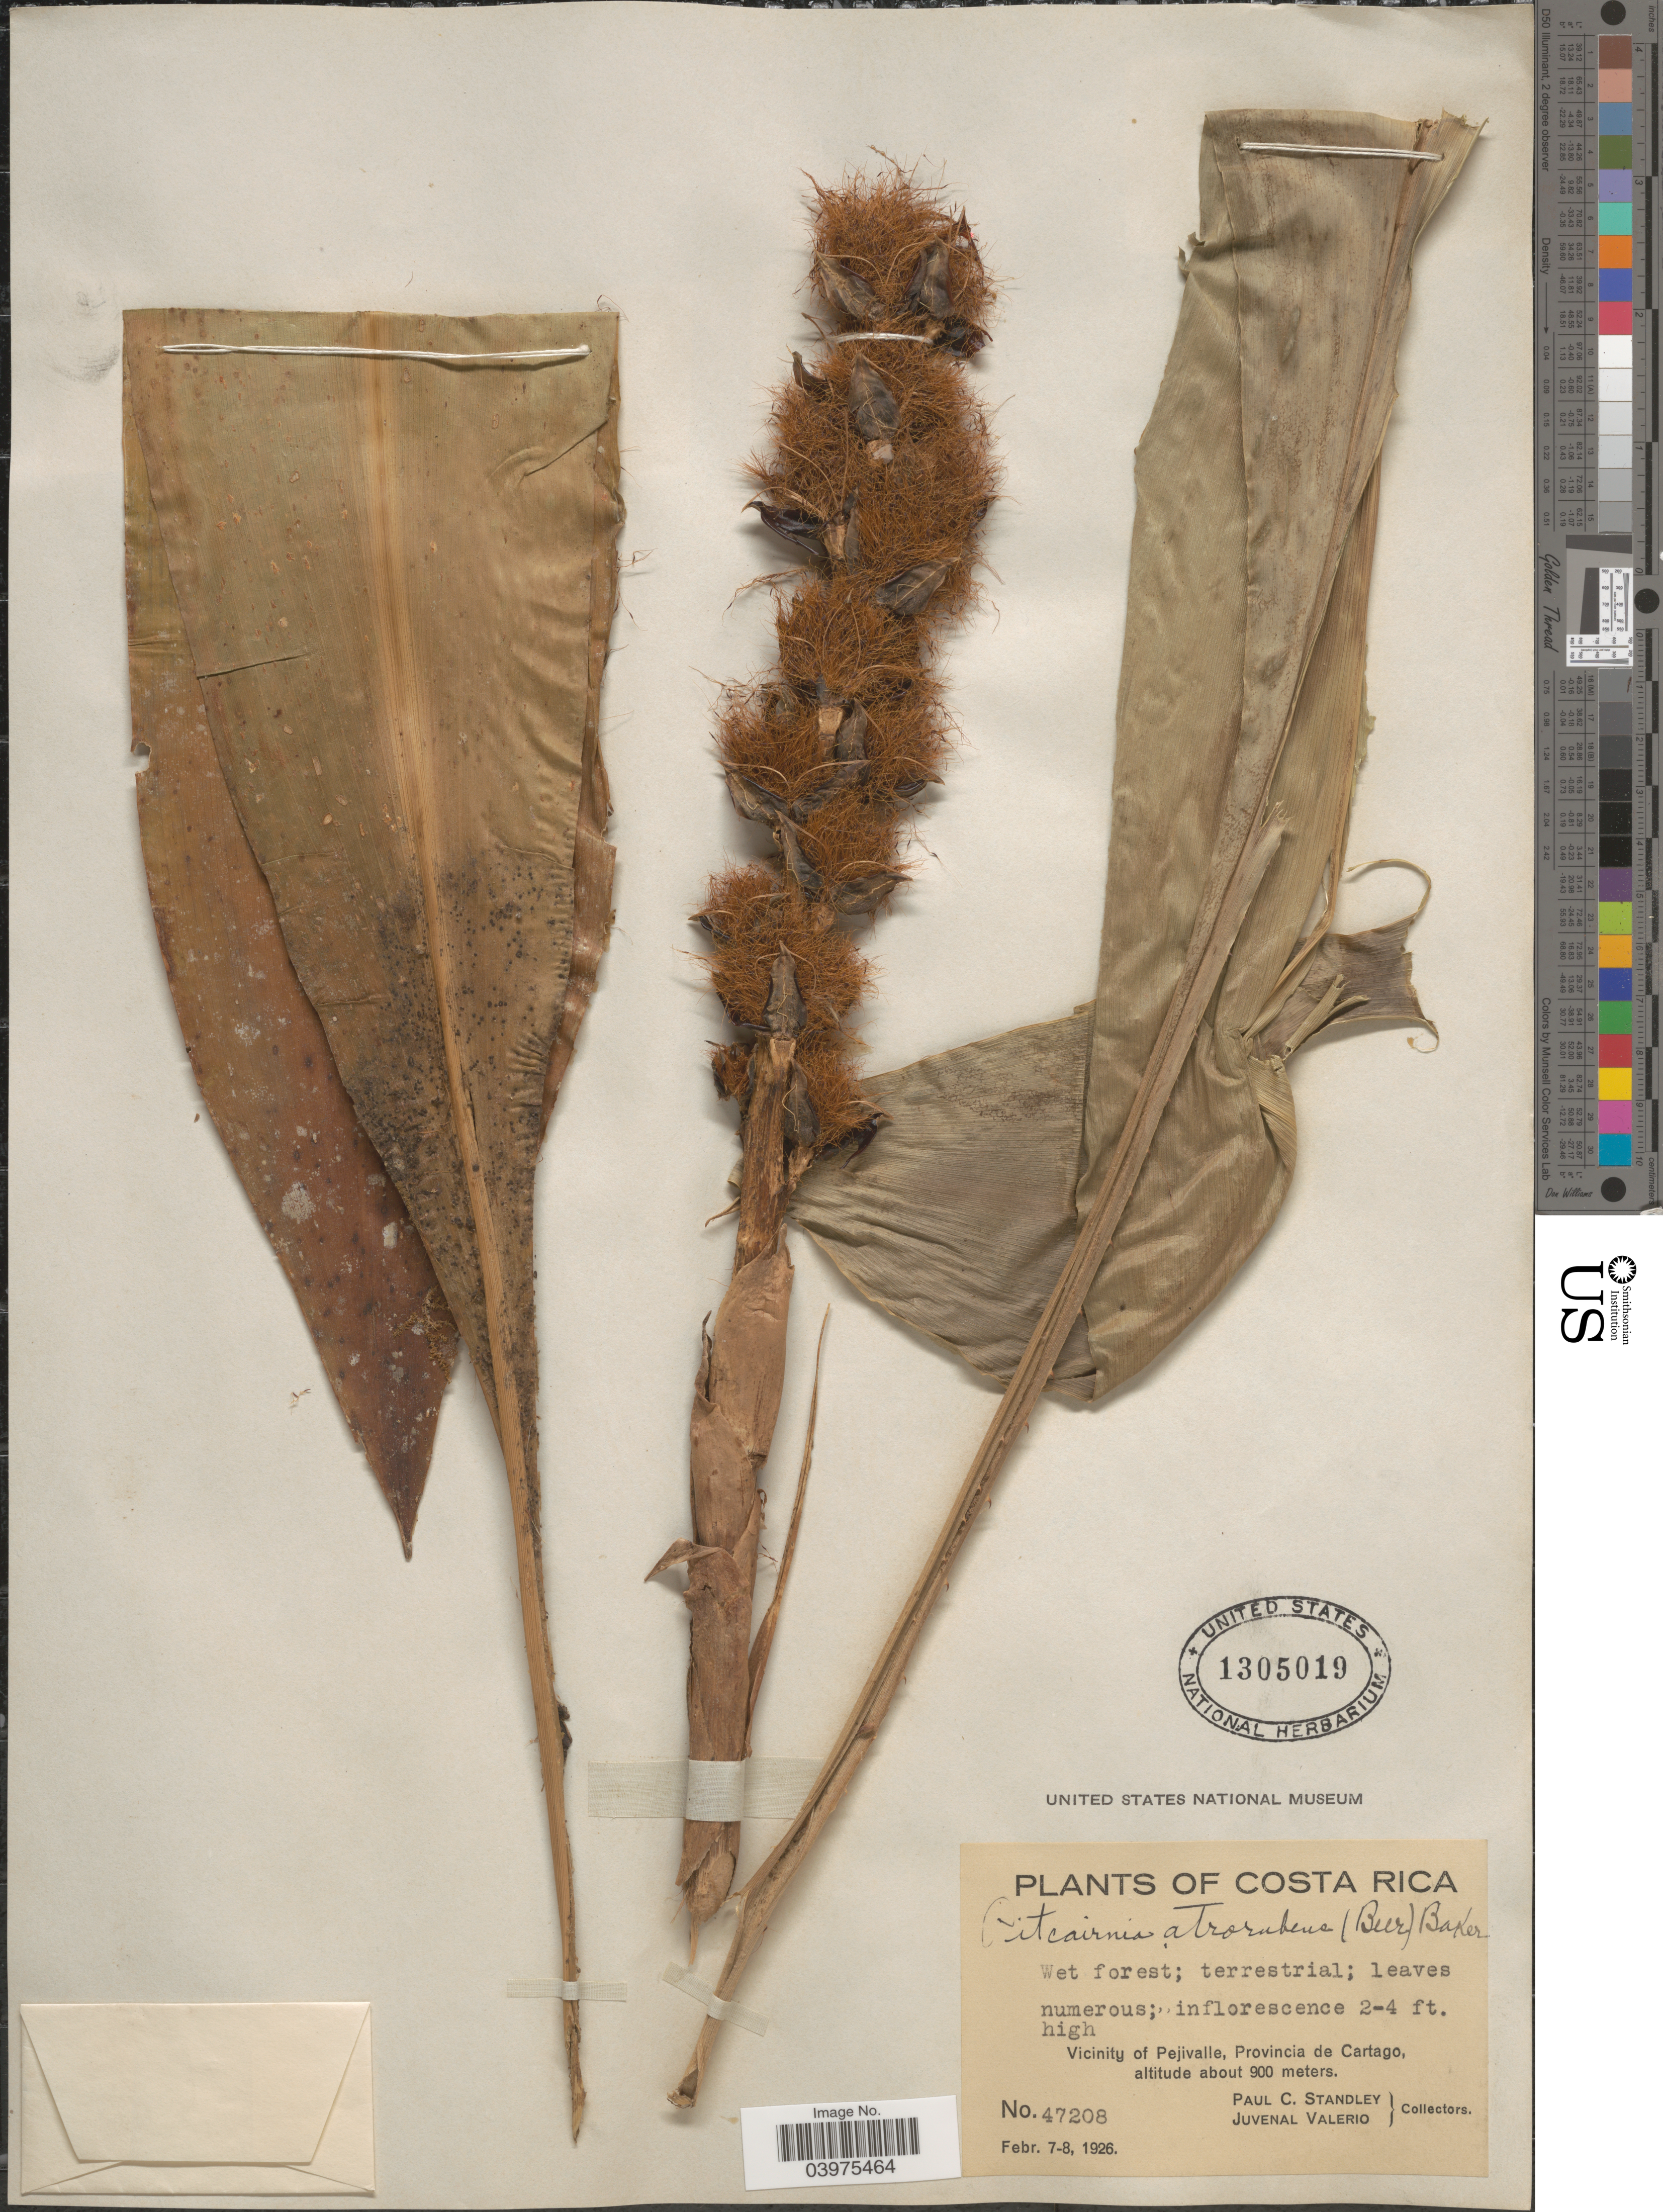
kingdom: Plantae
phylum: Tracheophyta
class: Liliopsida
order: Poales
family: Bromeliaceae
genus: Pitcairnia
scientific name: Pitcairnia atrorubens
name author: (Beer) Baker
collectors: P. C. Standley & J. Valerio R.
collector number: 47208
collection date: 1926-02-07/1926-02-08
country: Costa Rica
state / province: Cartago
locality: Vicinity of Pejivalle.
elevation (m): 900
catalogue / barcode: US 1305019